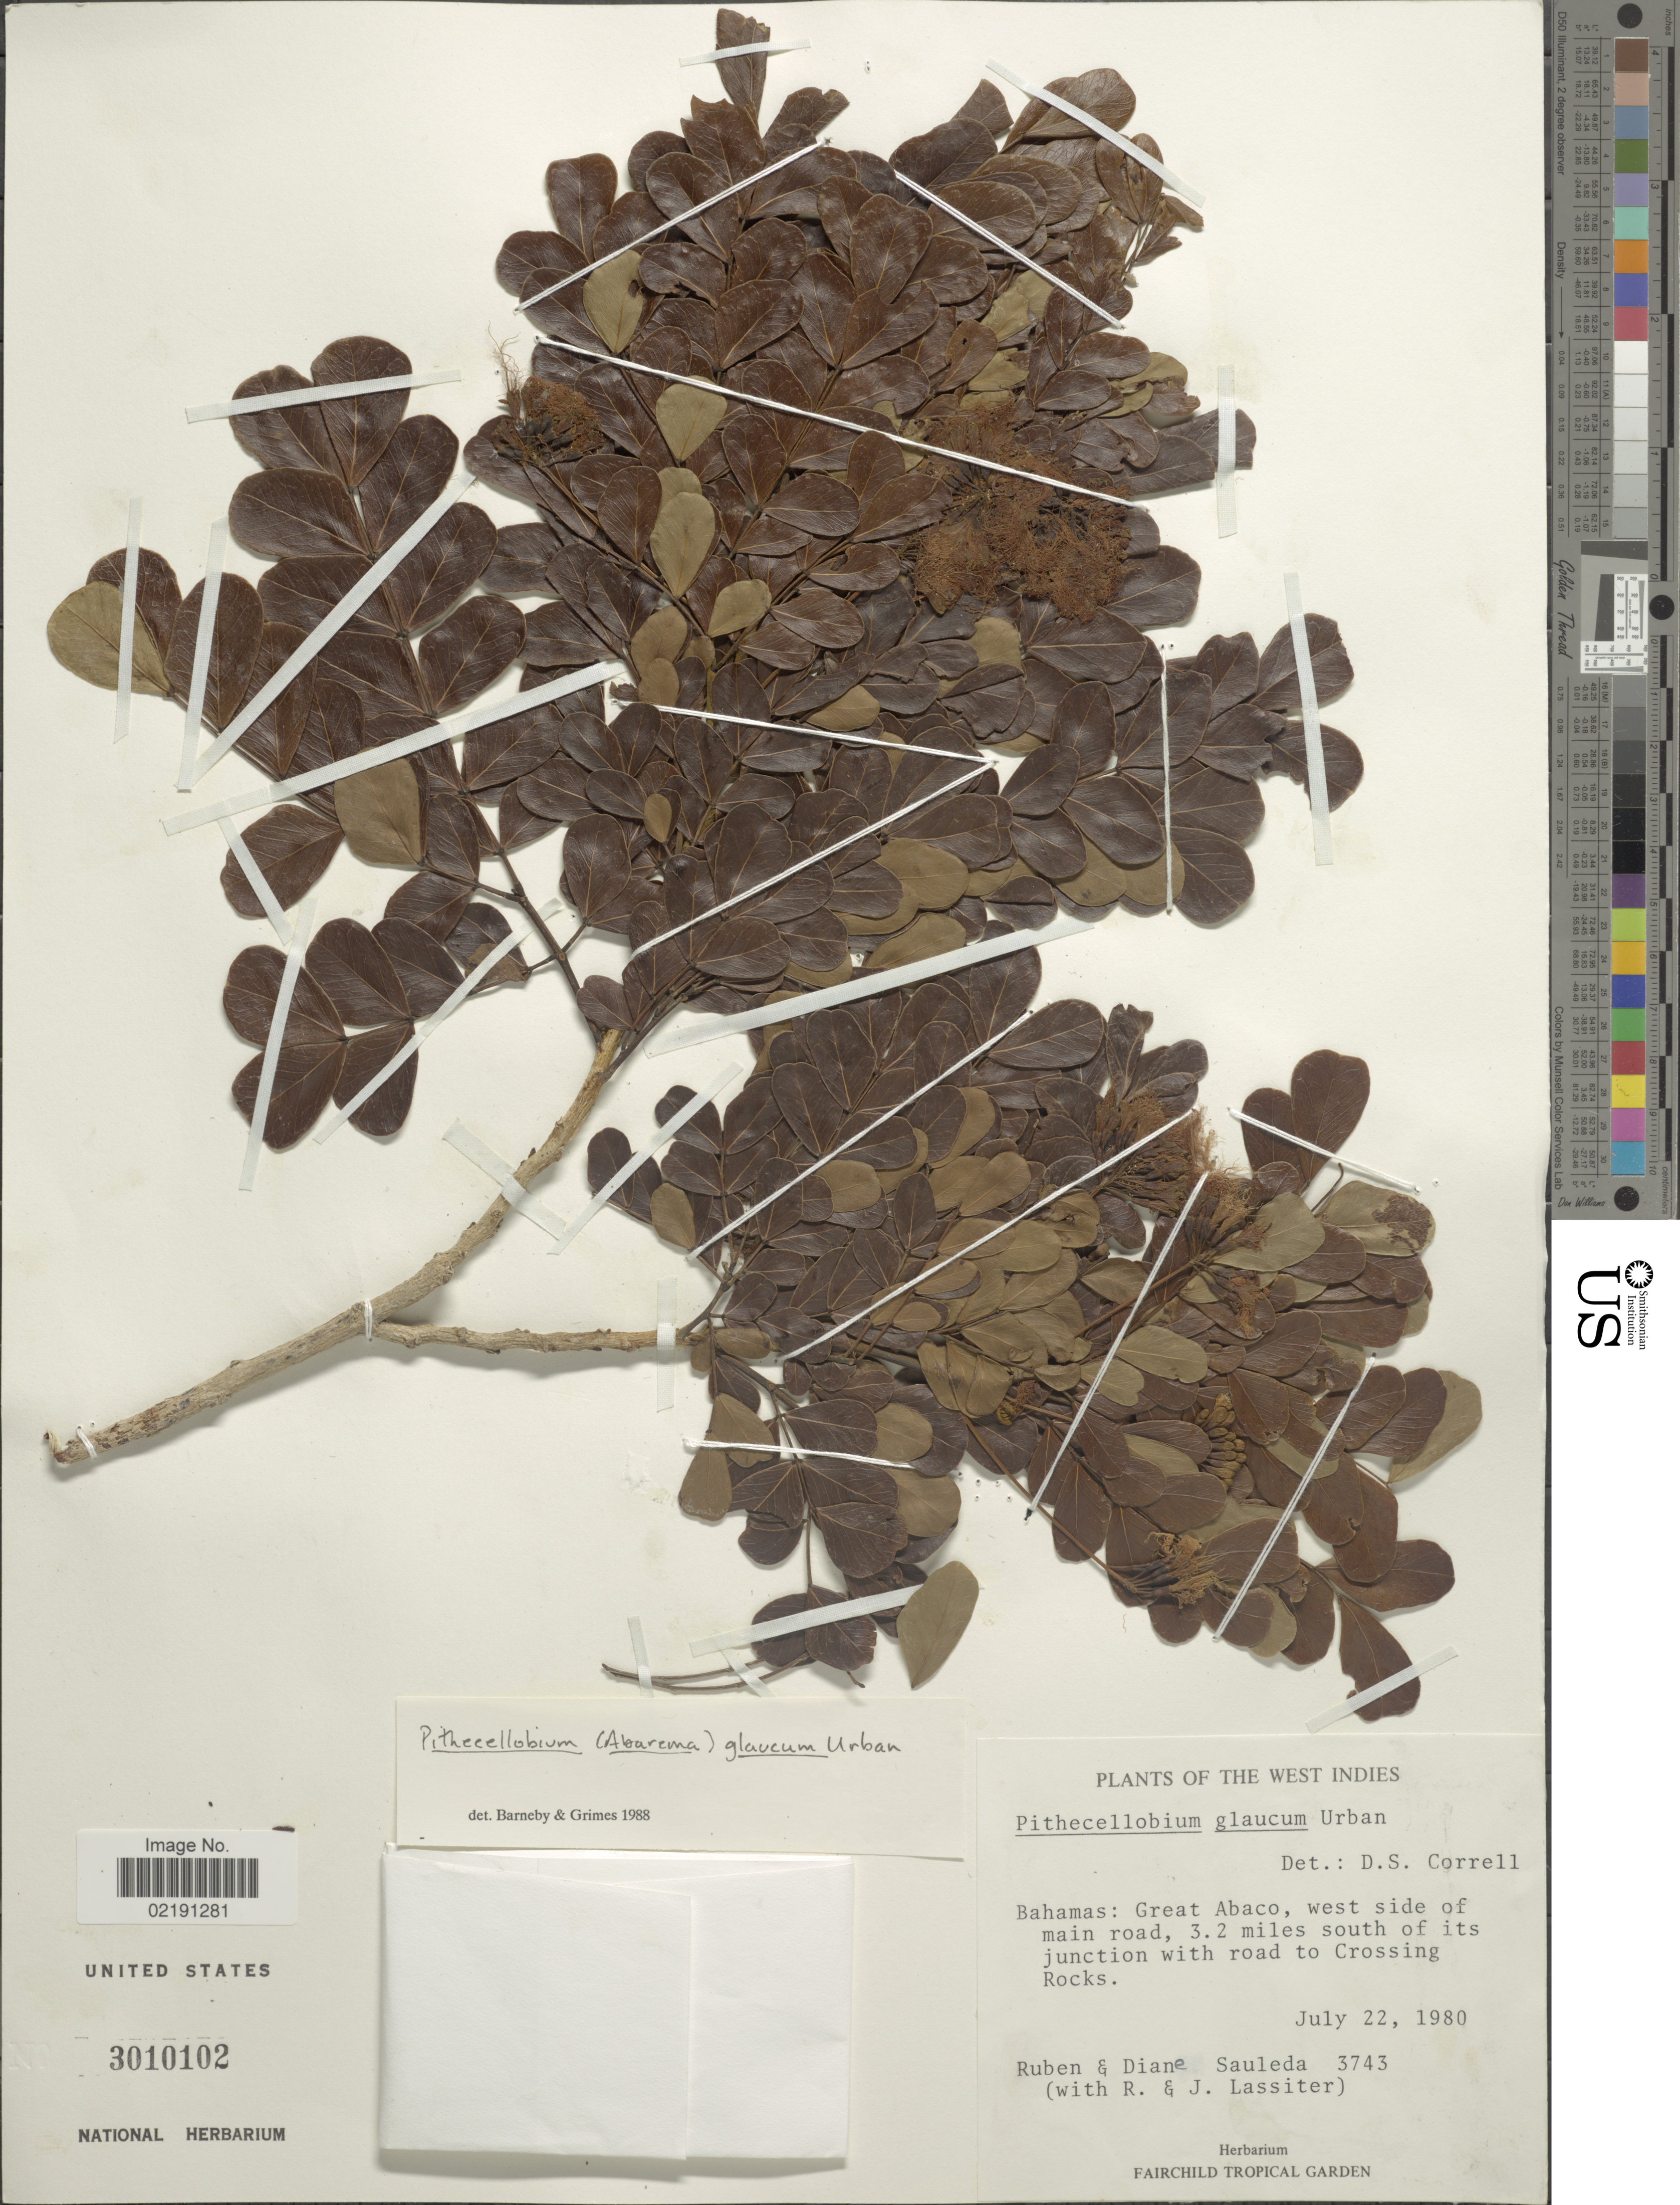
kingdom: Plantae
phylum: Tracheophyta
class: Magnoliopsida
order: Fabales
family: Fabaceae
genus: Pithecellobium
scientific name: Pithecellobium glaucum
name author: Urb.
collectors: Ruben, D. K. Sauleda, R. Lassiter & J. Lassiter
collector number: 3743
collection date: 1980-07-22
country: Bahamas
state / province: South Abaco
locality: West Indies. Bahamas: Great Abaco, west side of main road, 3.2 miles south of its junction with road to Crossing Rocks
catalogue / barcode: US 3010102